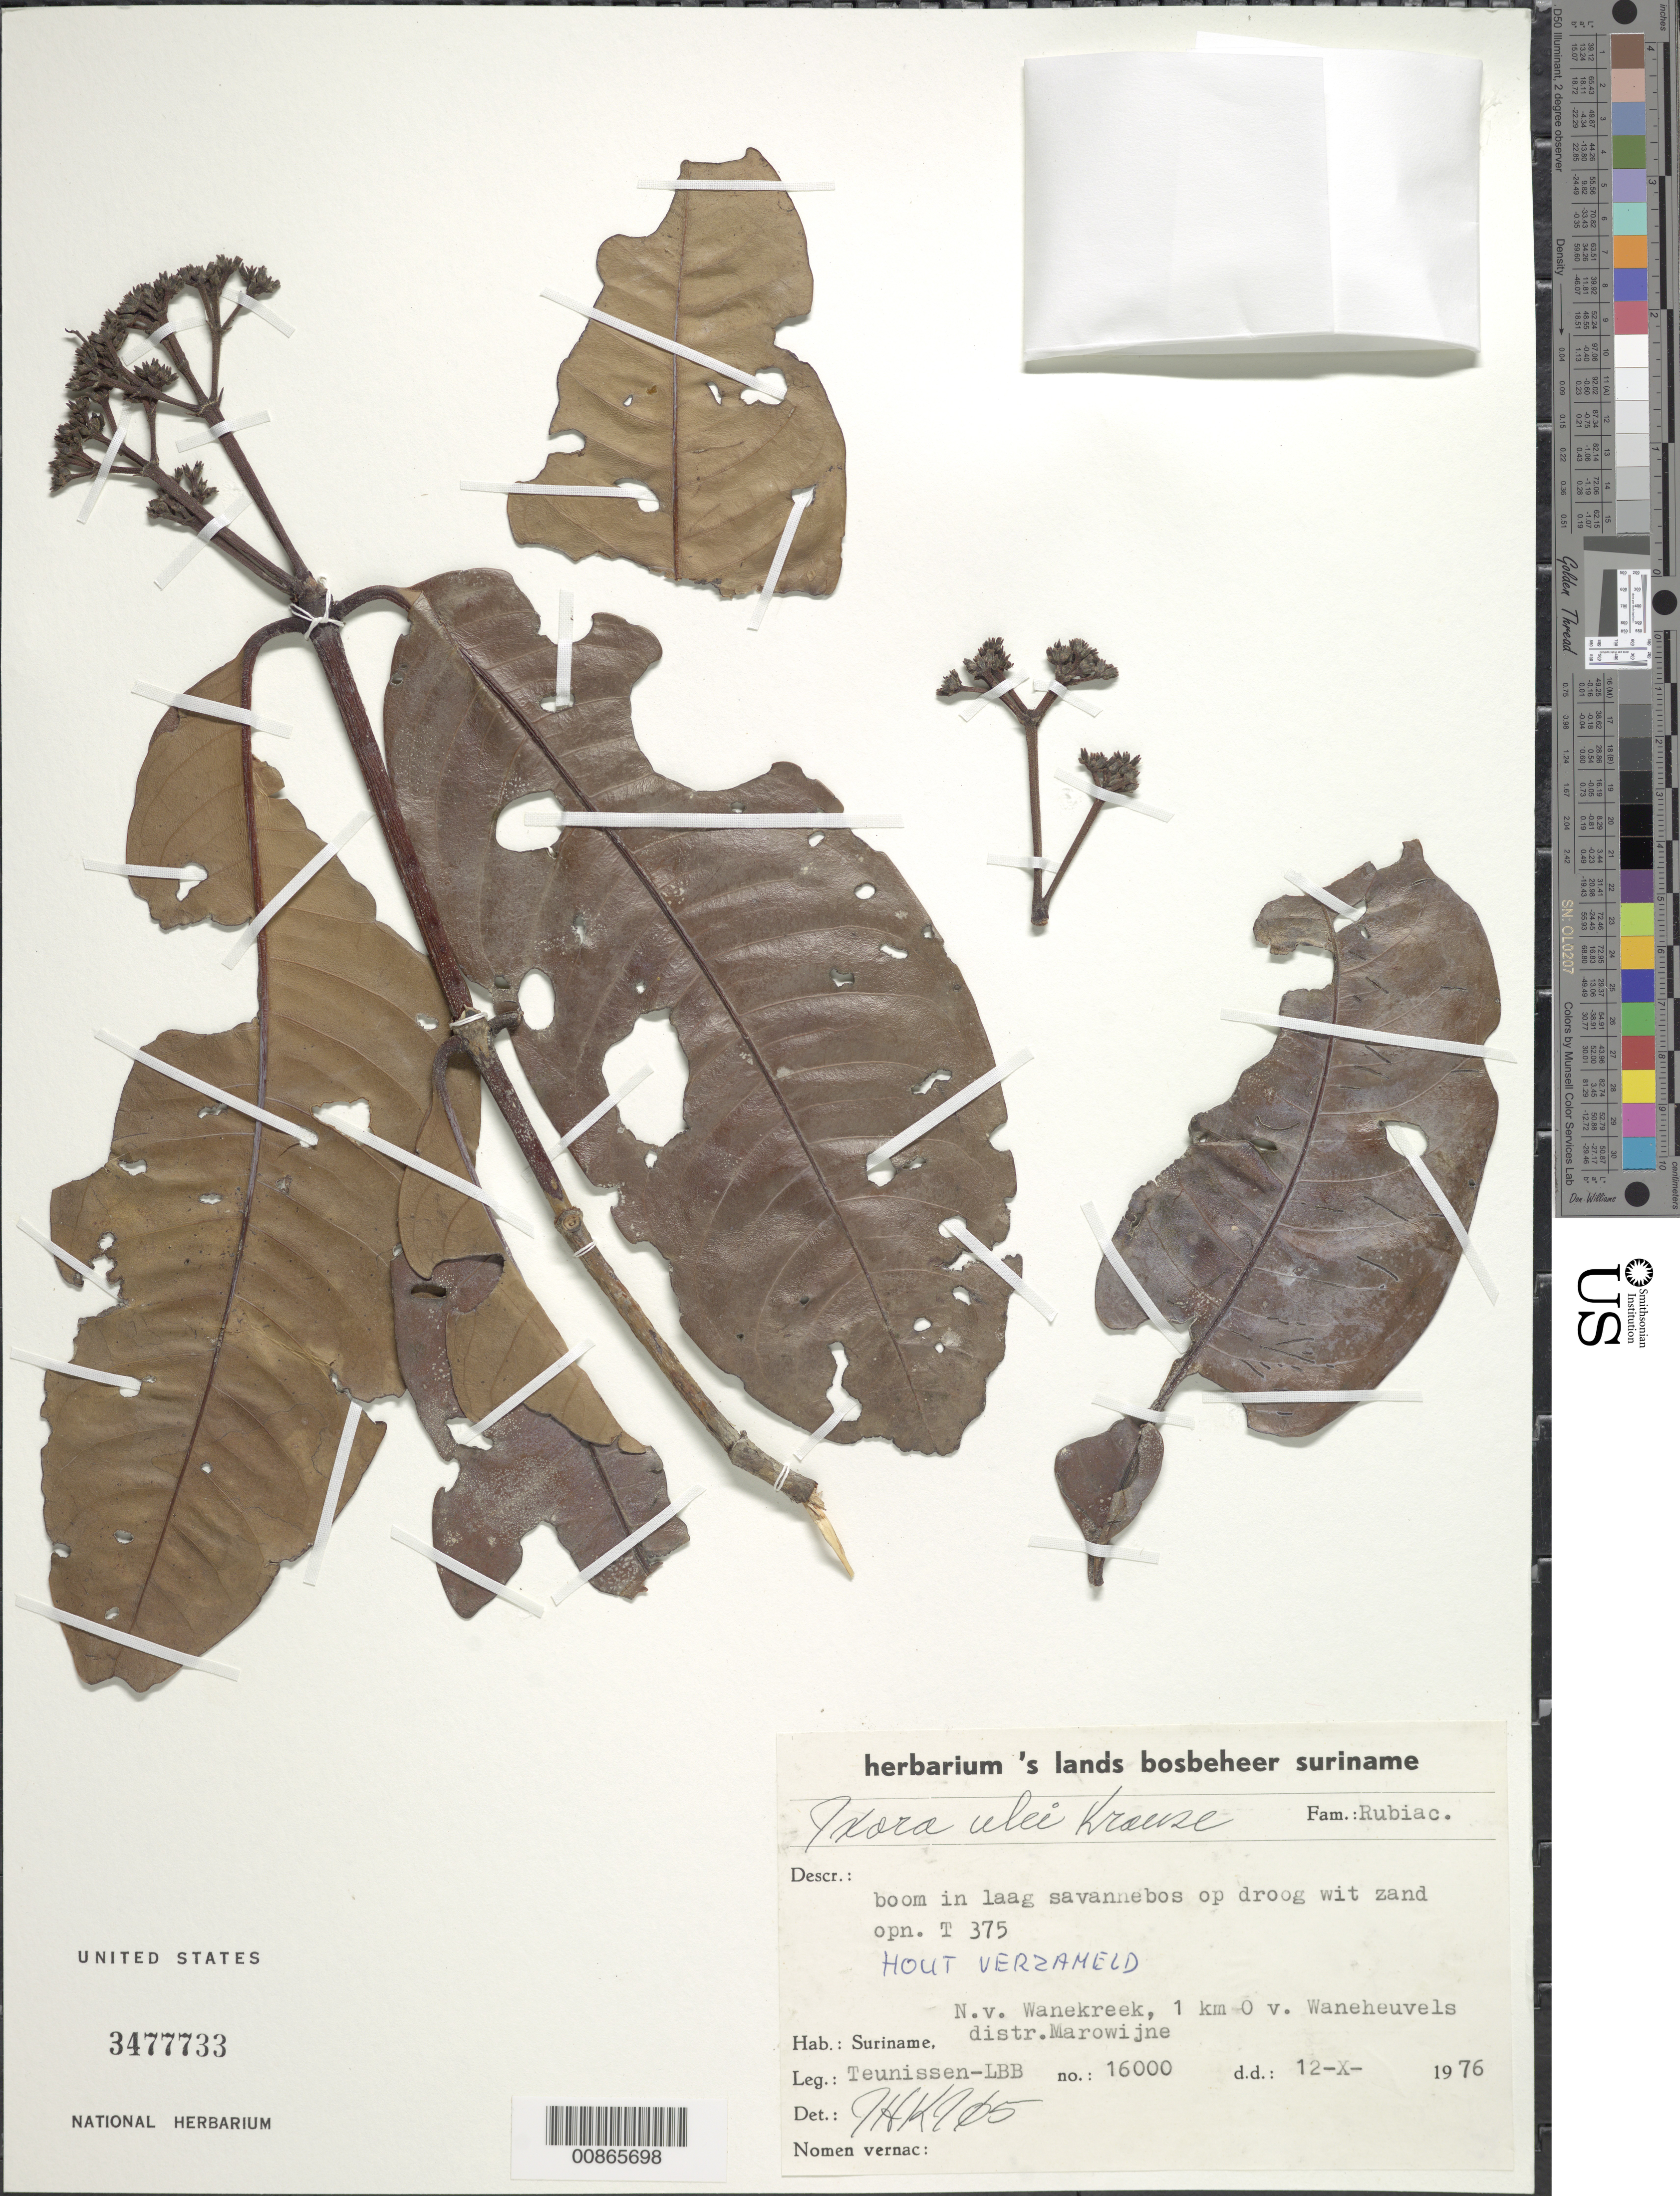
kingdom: Plantae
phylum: Tracheophyta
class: Magnoliopsida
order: Gentianales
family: Rubiaceae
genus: Ixora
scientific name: Ixora ulei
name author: K. Krause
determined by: Kirkbride, J. H.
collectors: P. Teunissen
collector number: LBB 16000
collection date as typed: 12-Oct-76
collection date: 1976-10-12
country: Suriname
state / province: Marowijne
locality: Wanehuevels, 1 km O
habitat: Low savanna on dry white sand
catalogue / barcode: US 3477733